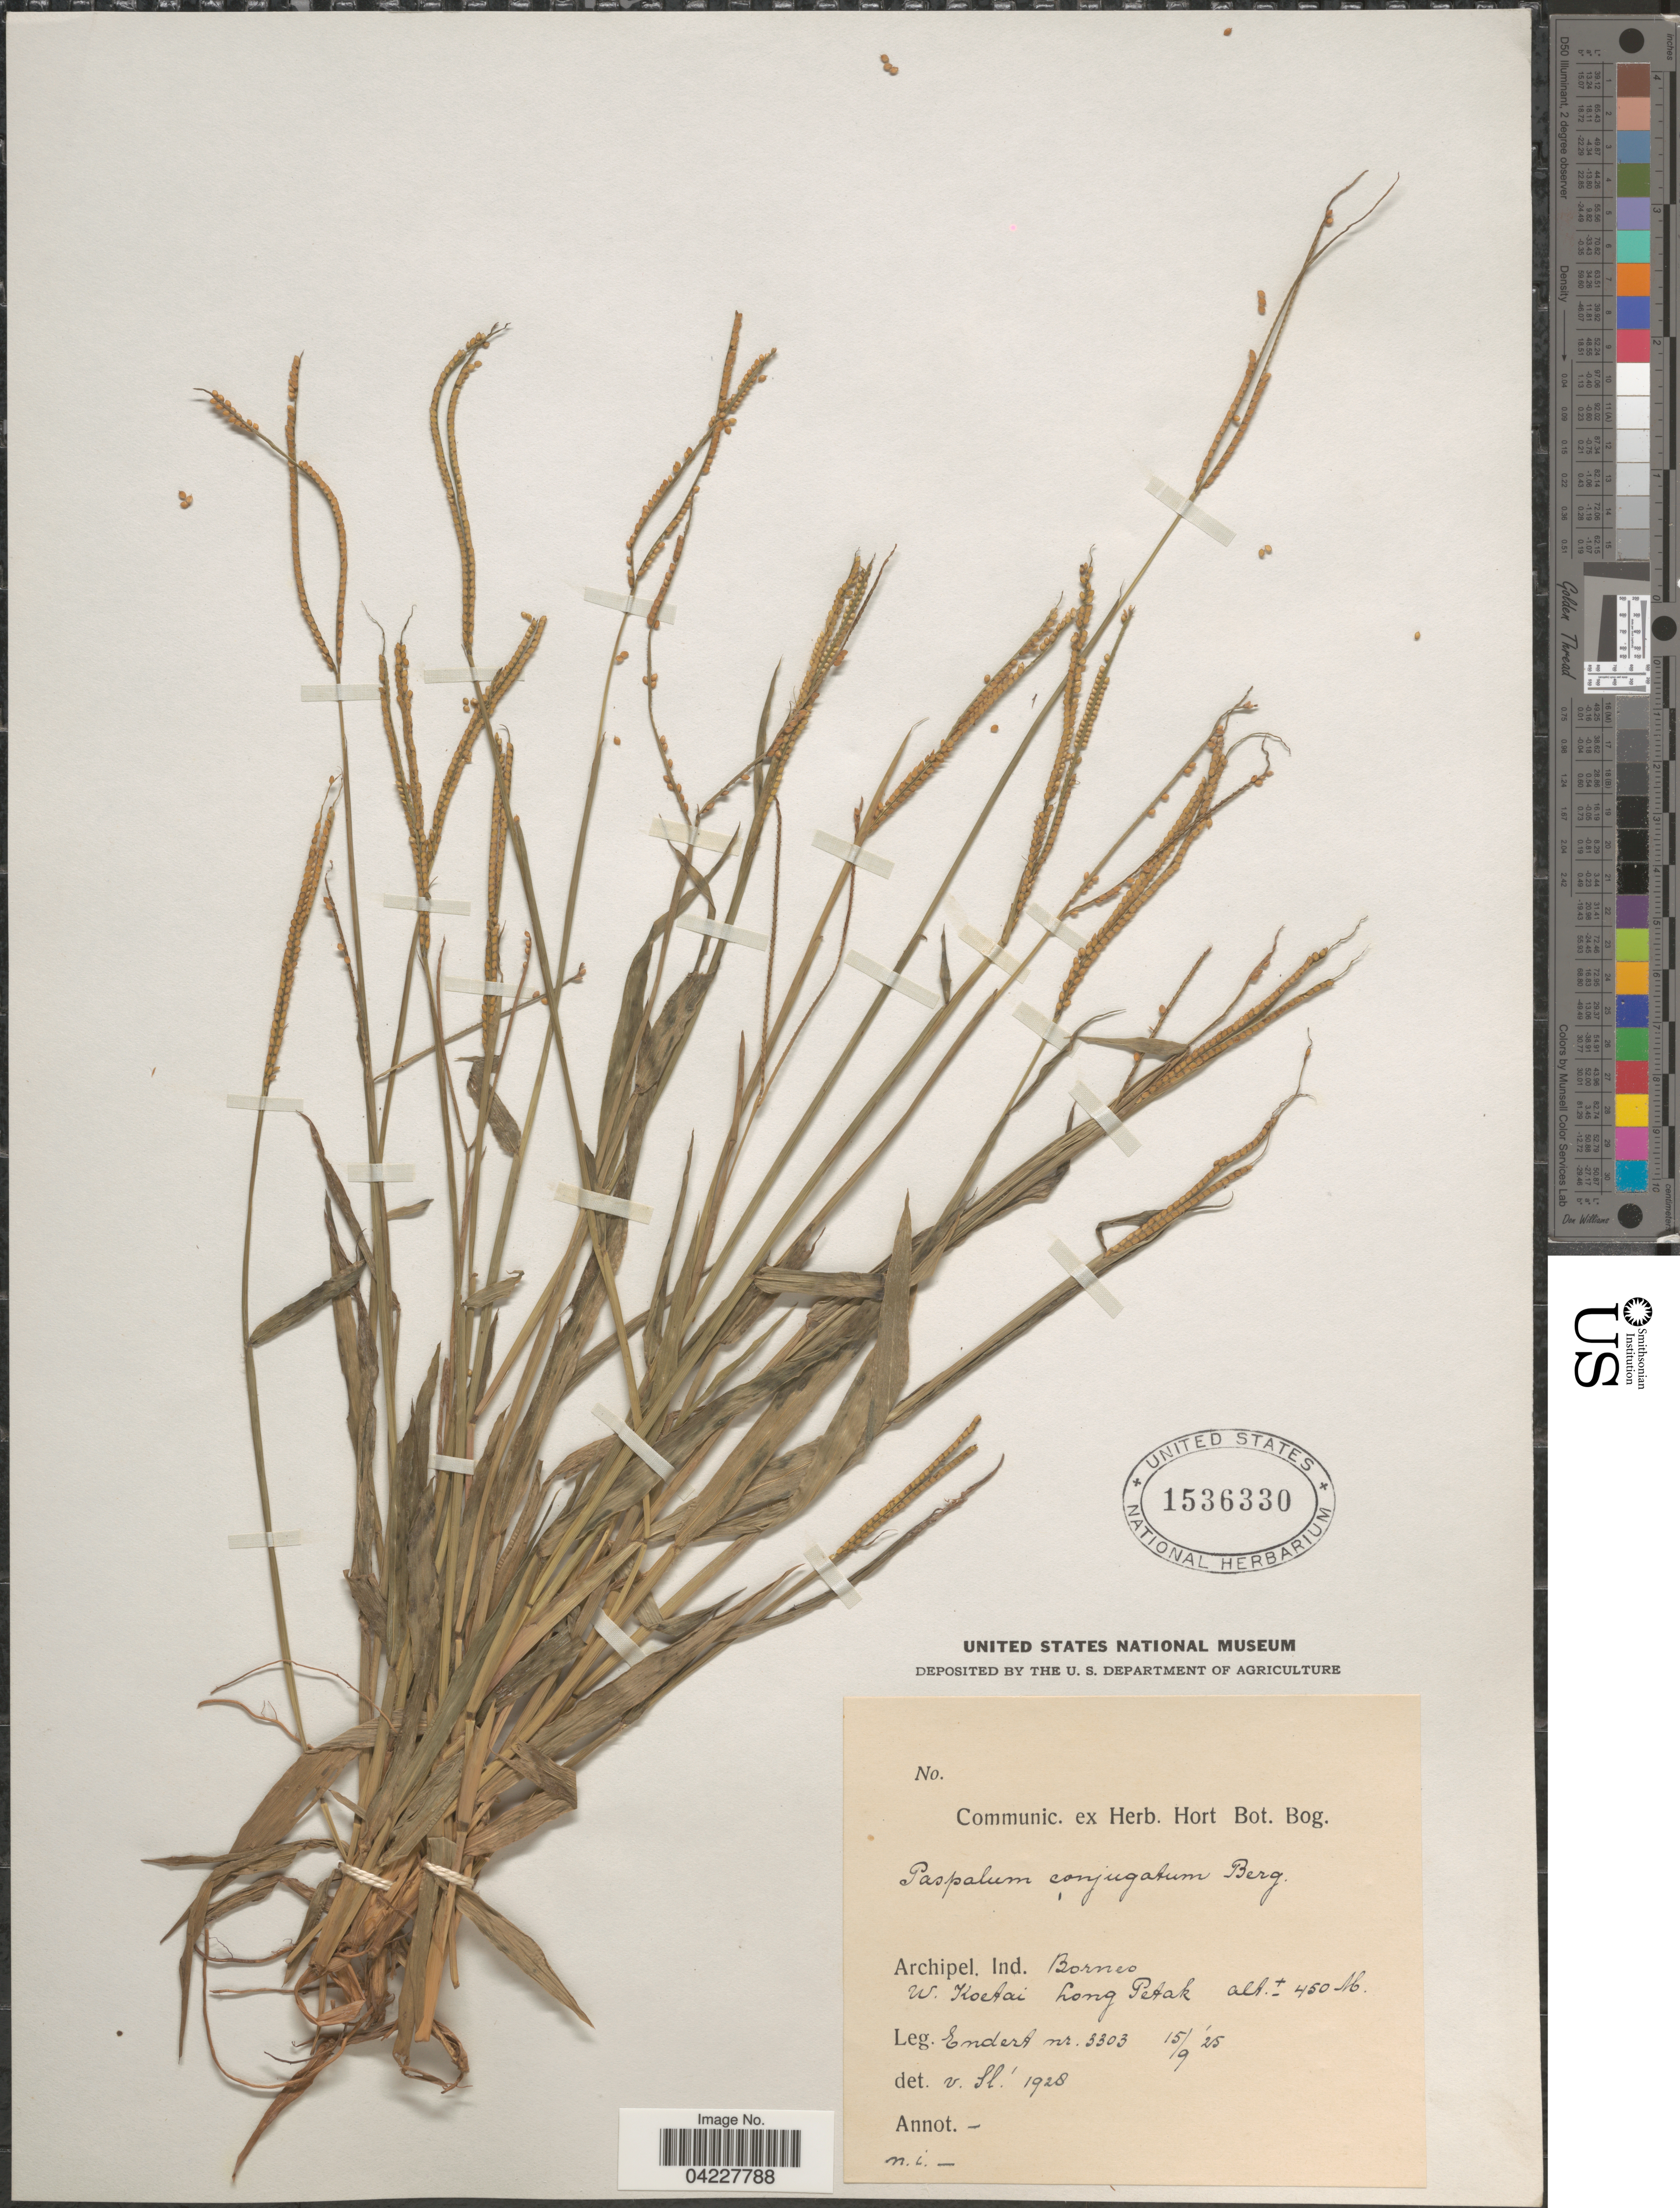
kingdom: Plantae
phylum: Tracheophyta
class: Liliopsida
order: Poales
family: Poaceae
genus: Paspalum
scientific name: Paspalum conjugatum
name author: P.J. Bergius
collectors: Endert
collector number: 3303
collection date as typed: Transcribed d/m/y: 15/9/25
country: Indonesia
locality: Archipel. Ind. Borneo. W. Koetai Long Petak.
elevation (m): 450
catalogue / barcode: US 1536330